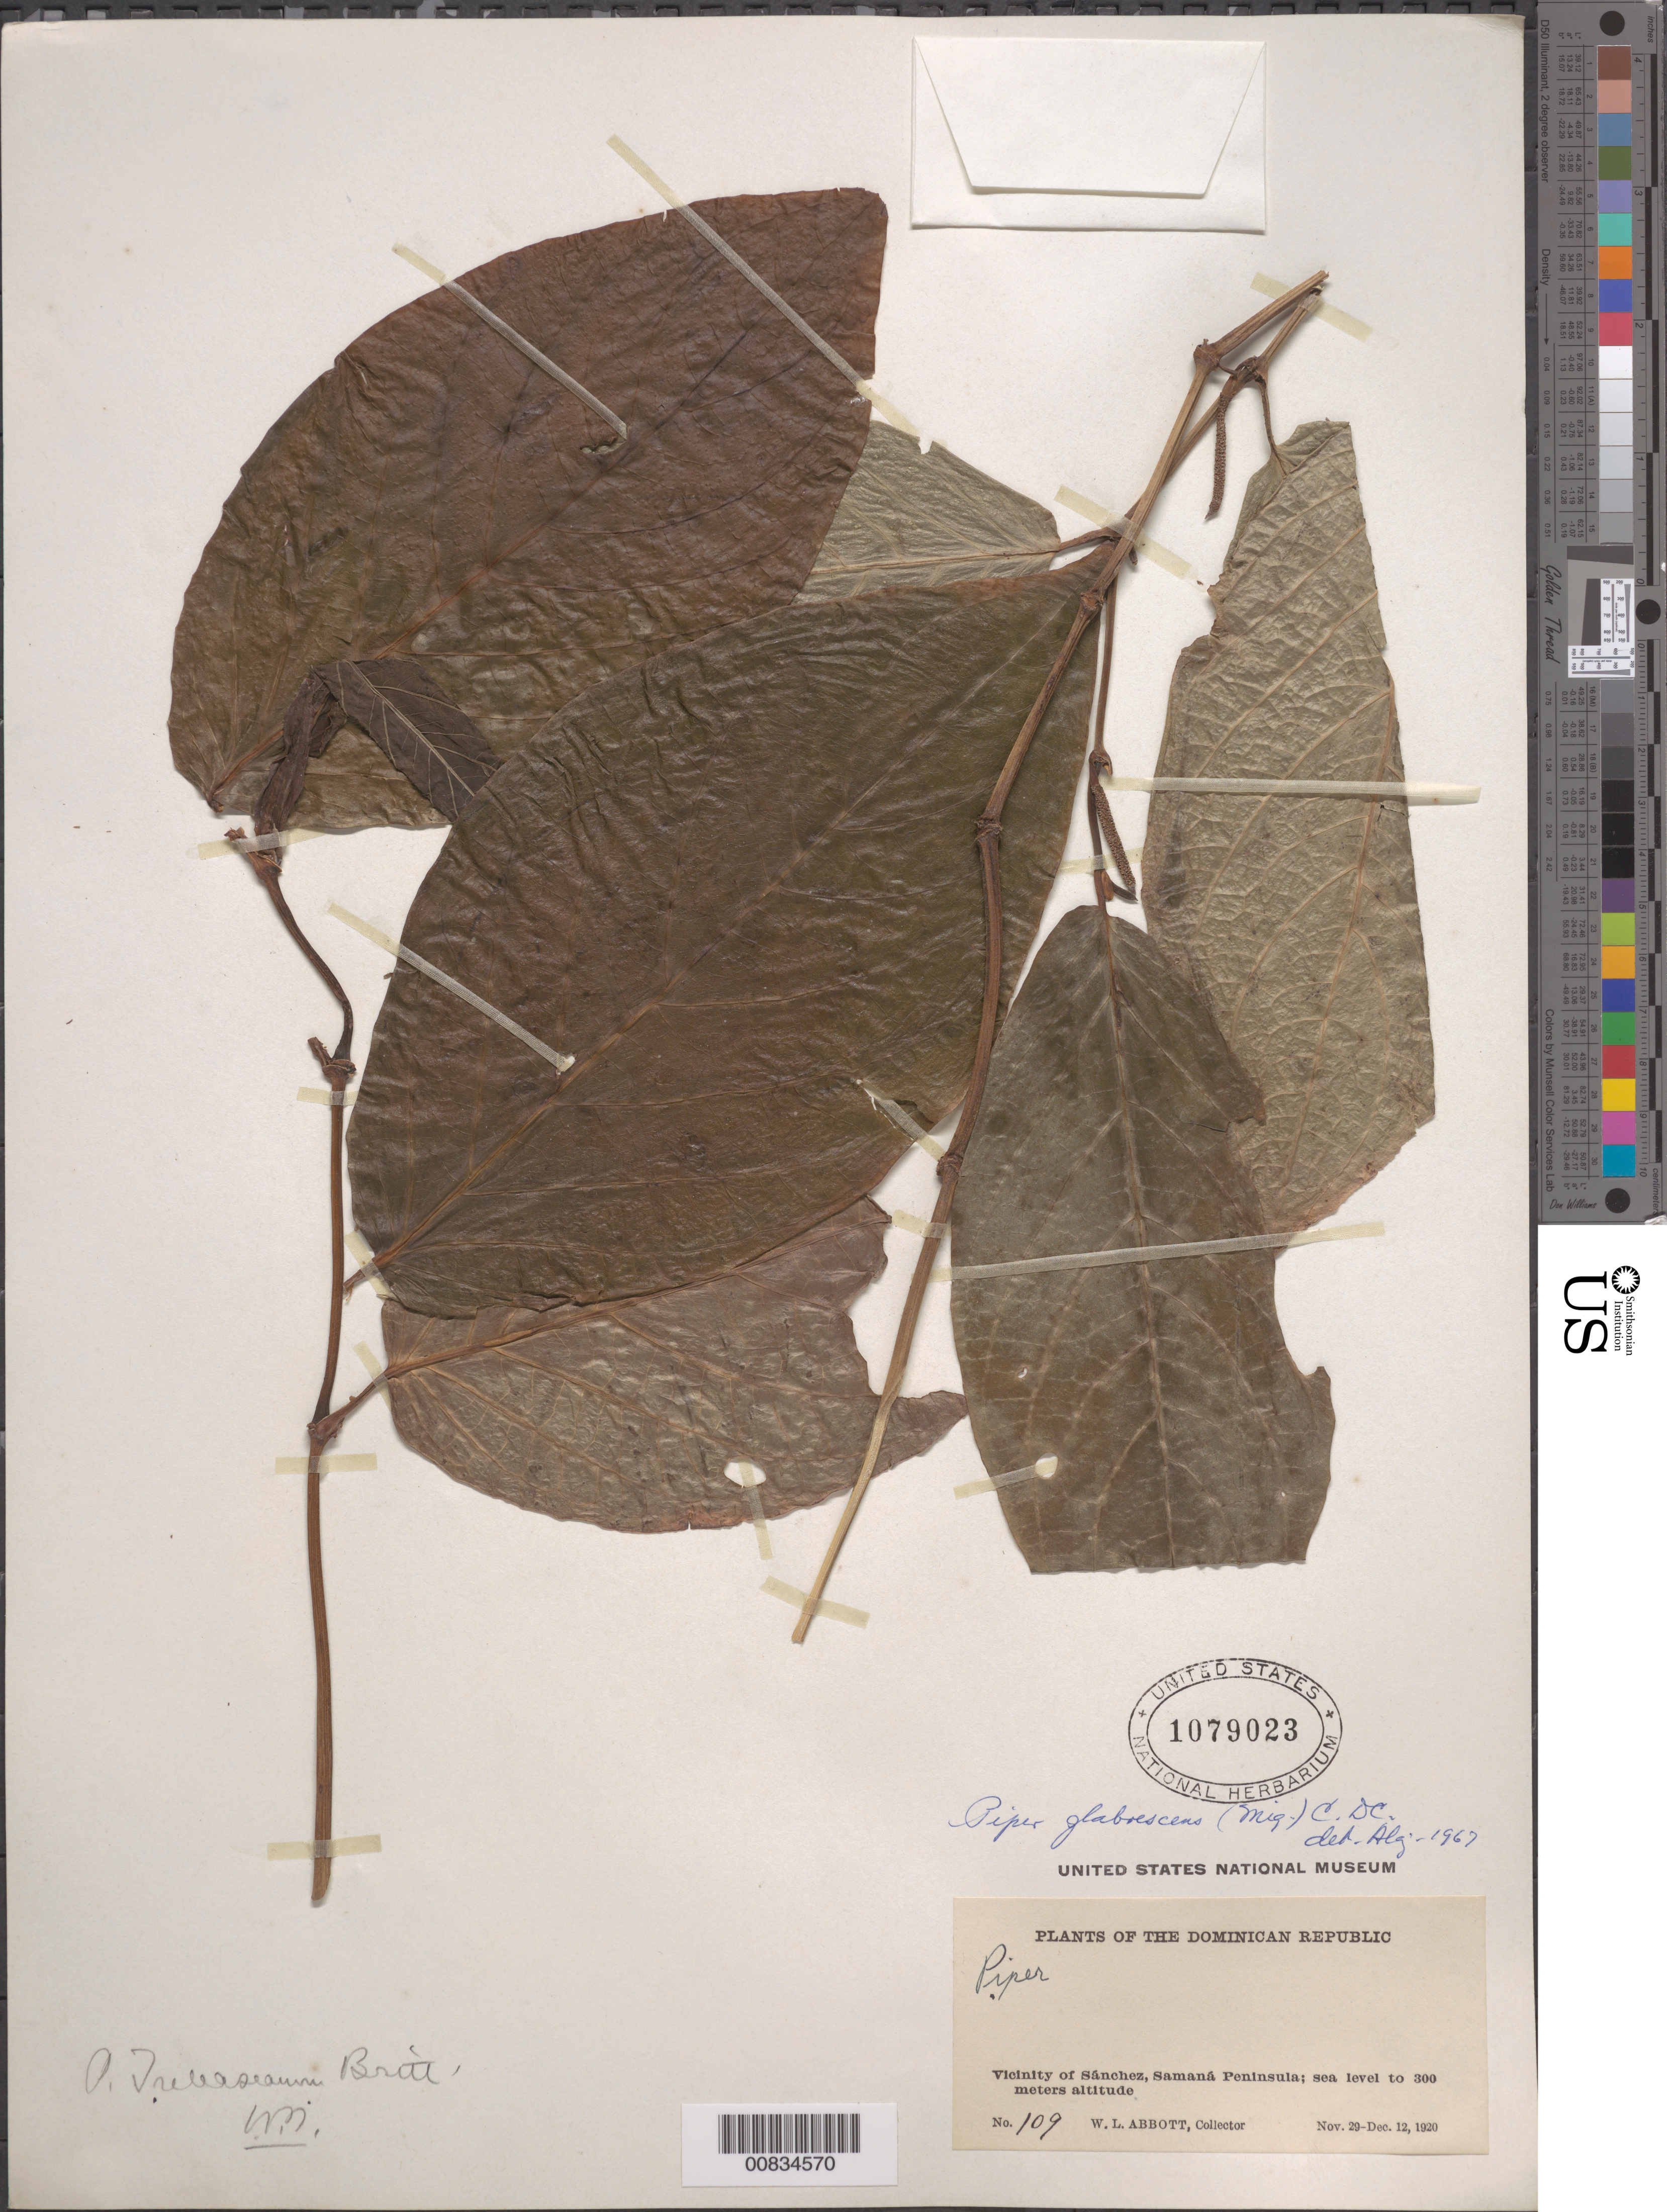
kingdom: Plantae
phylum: Tracheophyta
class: Magnoliopsida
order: Piperales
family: Piperaceae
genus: Piper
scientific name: Piper glabrescens var. venezuelense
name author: (C. DC.) Trel. & Yunck.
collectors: W. L. Abbott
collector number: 109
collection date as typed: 29 Nov 1920 to 12 Dec 1920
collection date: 1920-11-29/1920-12-12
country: Dominican Republic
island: Hispaniola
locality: Vicinity of Samaná, Samaná Península.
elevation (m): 0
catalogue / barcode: US 1079023